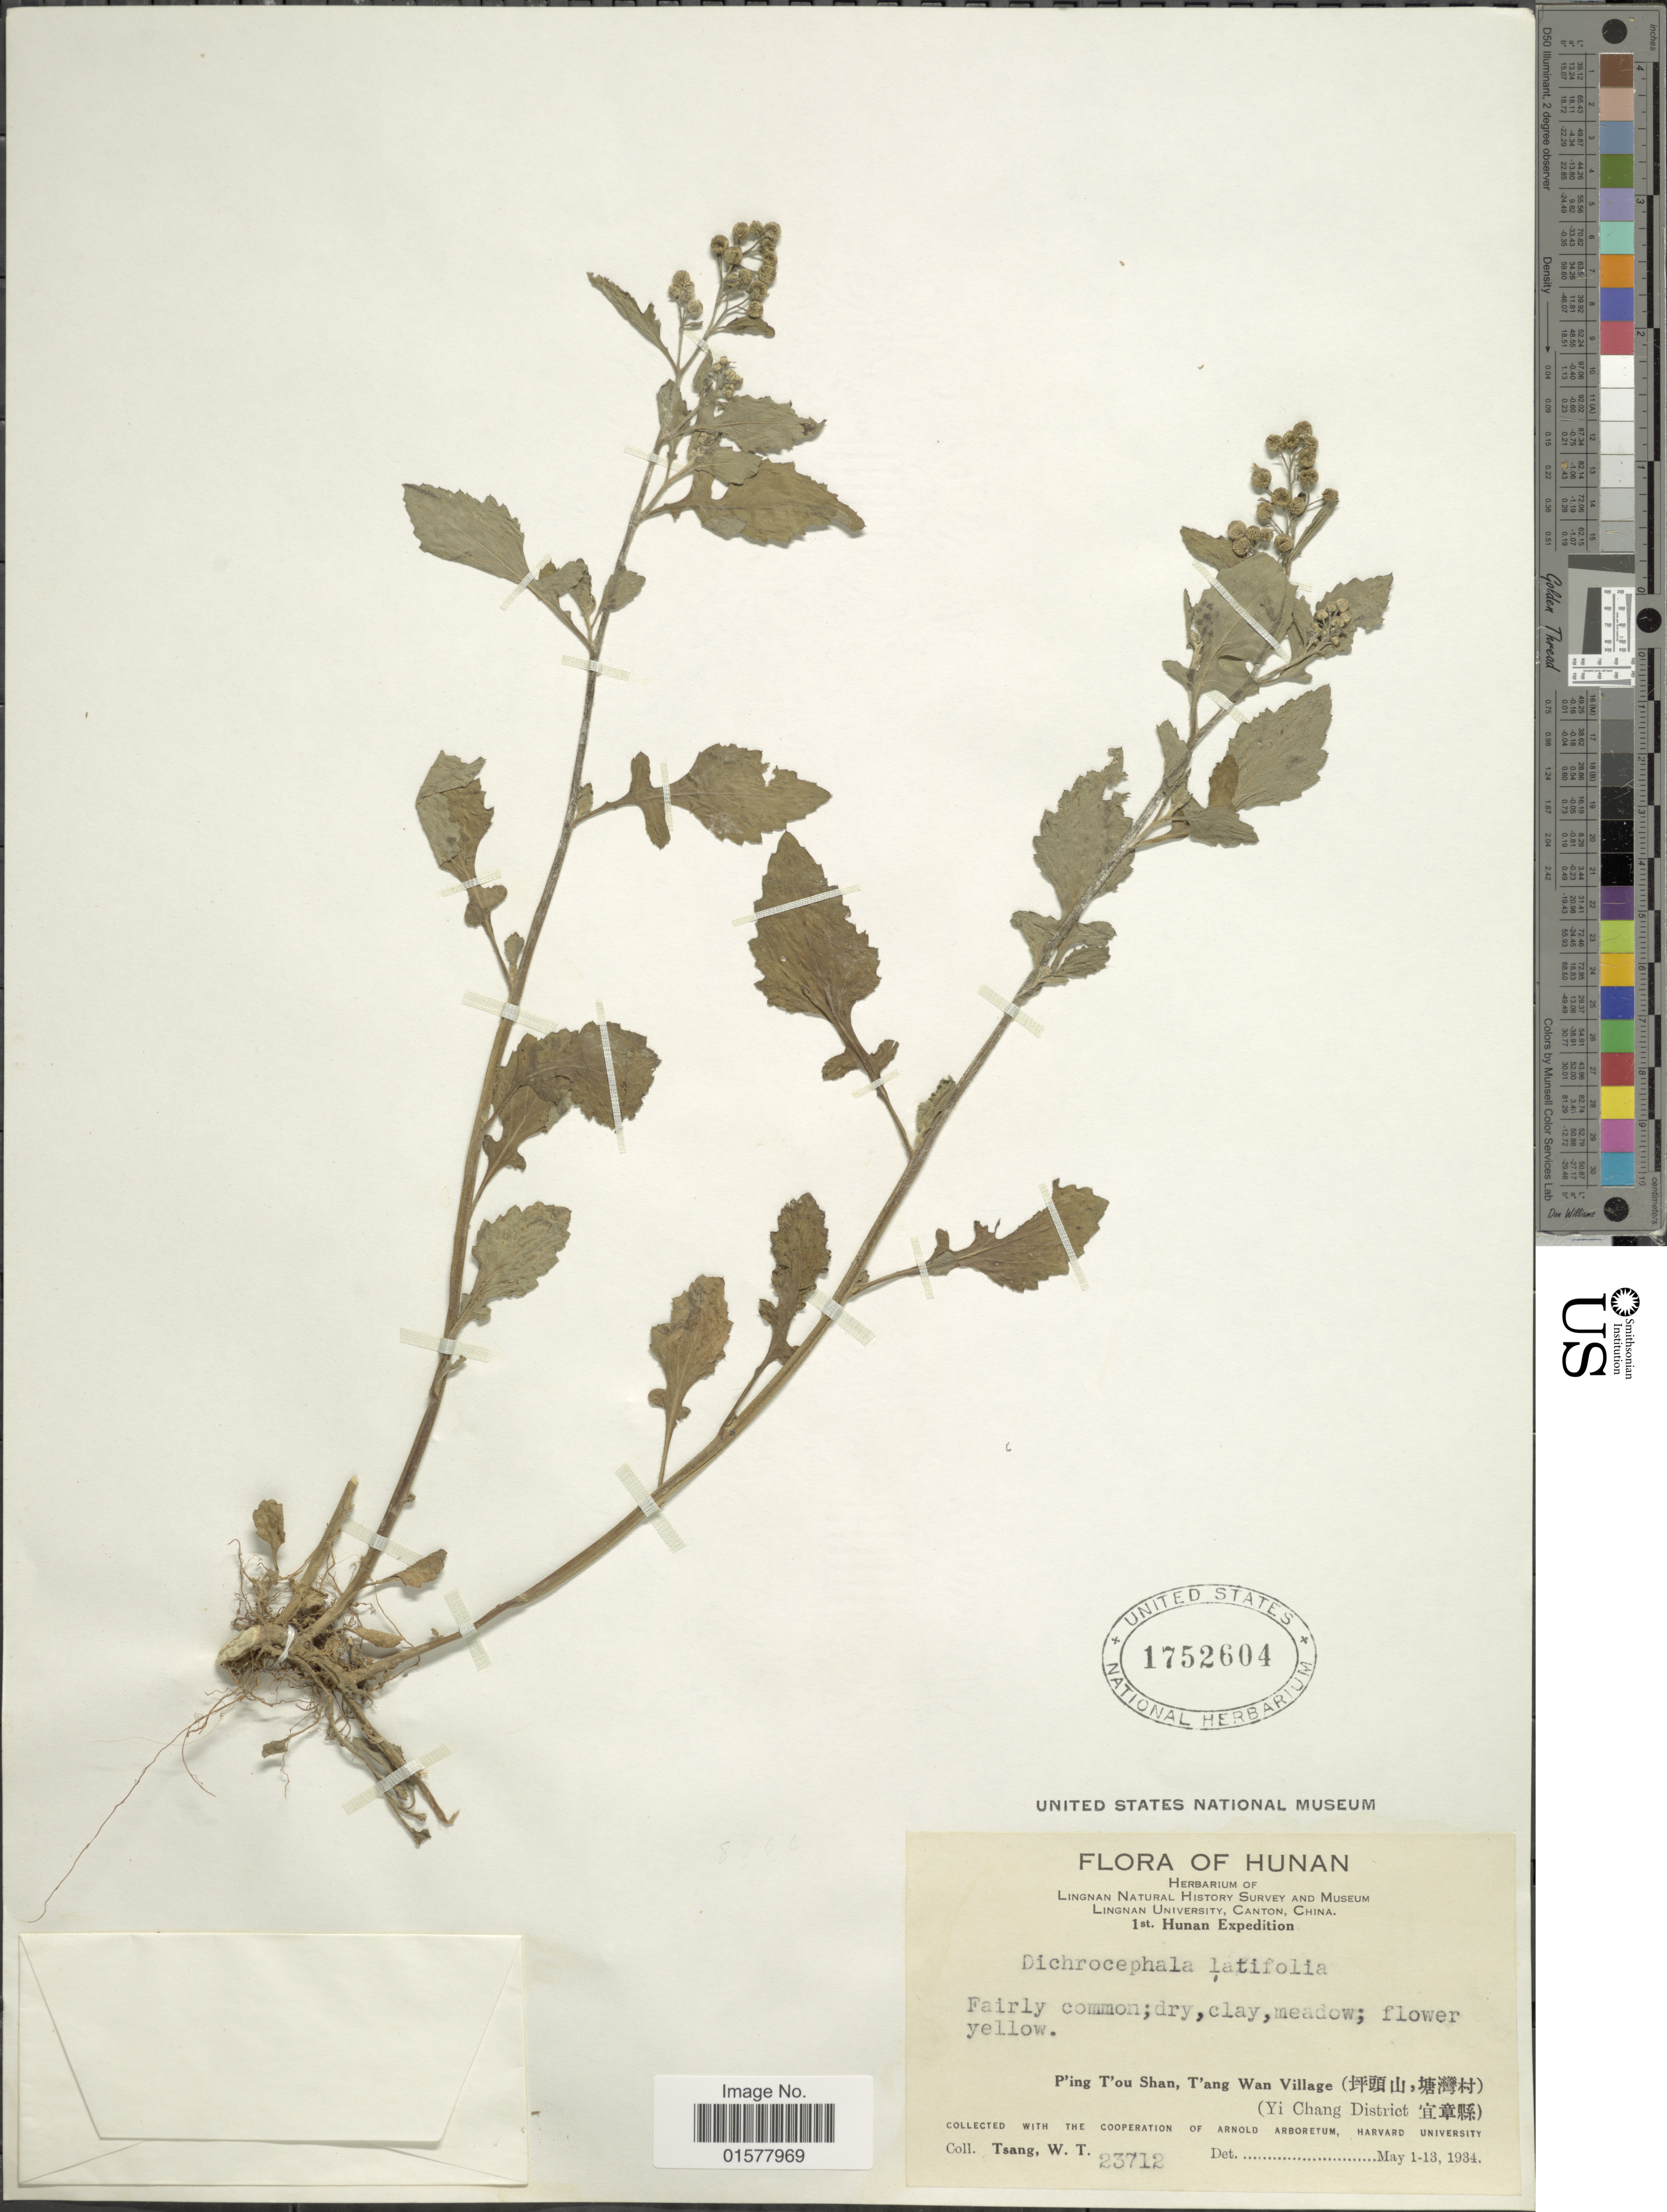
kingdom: Plantae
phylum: Tracheophyta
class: Magnoliopsida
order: Asterales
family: Asteraceae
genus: Dichrocephala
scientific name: Dichrocephala integrifolia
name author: (L. f.) Kuntze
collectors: W. T. Tsang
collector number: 23712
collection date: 1934-05-01/1934-05-13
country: China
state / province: Hunan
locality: P' ing T' ou Shan, T' ang Wan Village (Yi Chang District)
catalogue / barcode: US 1752604